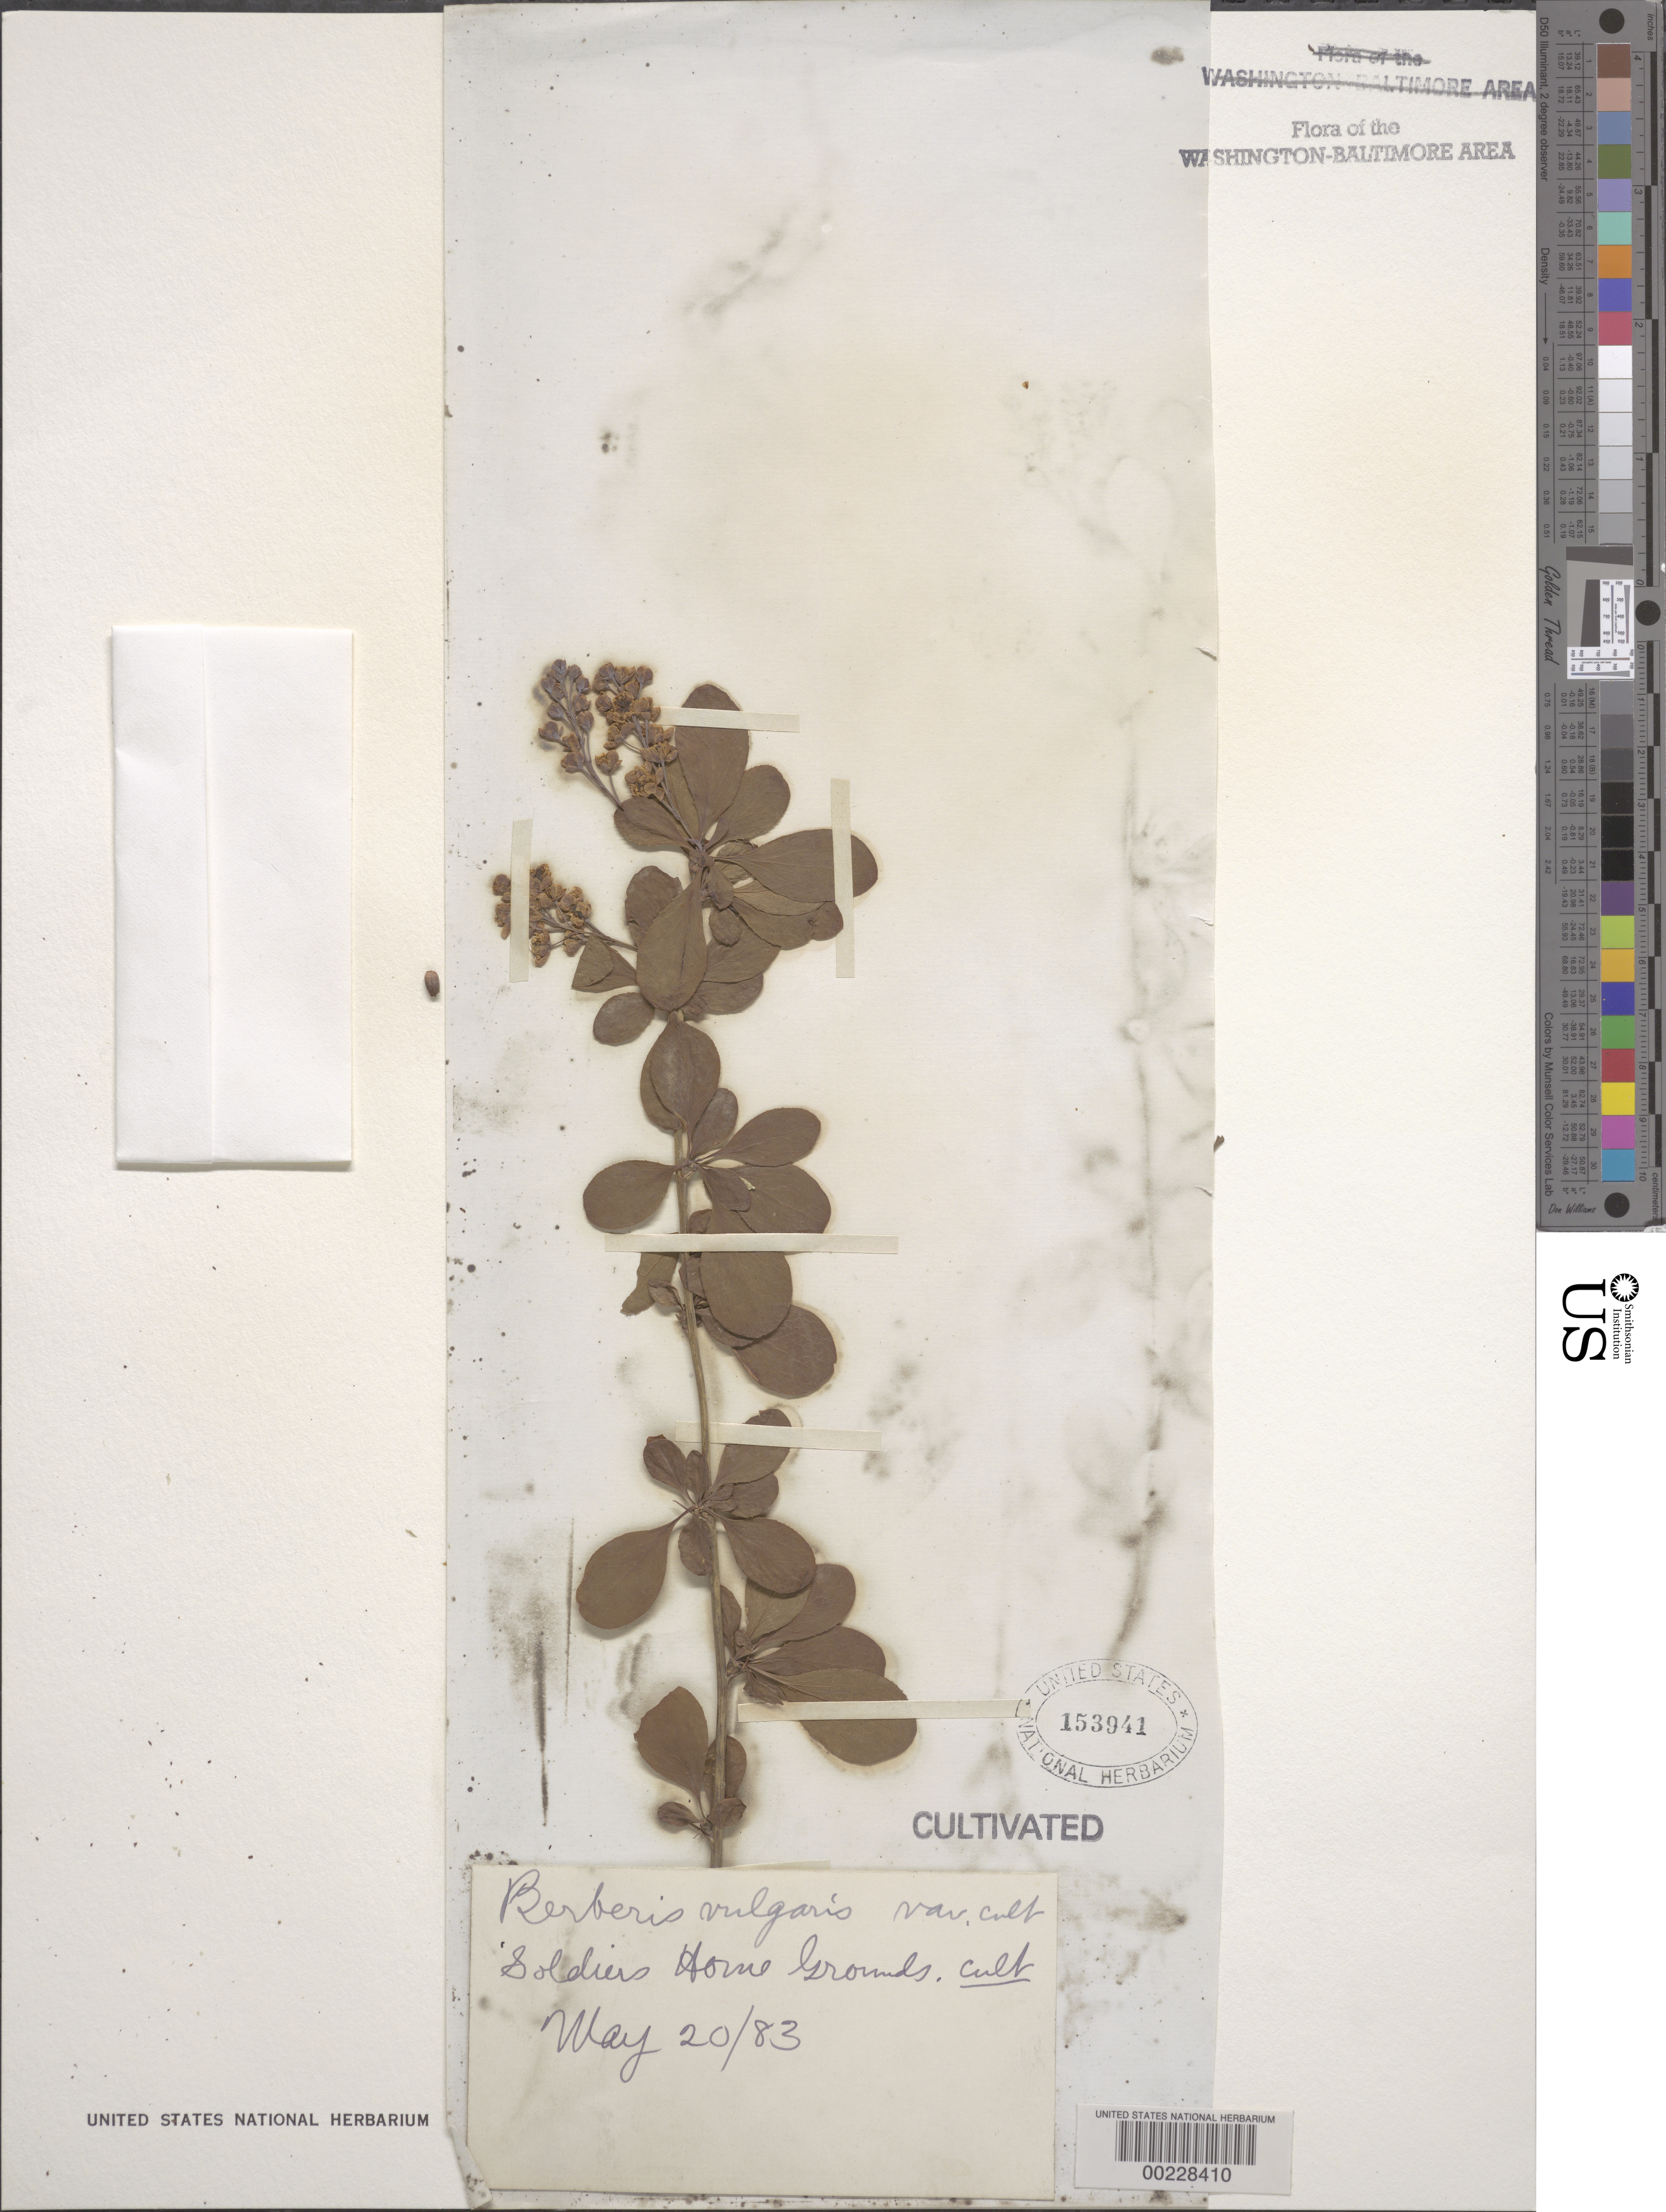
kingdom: Plantae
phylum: Tracheophyta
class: Magnoliopsida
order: Ranunculales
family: Berberidaceae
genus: Berberis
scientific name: Berberis vulgaris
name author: L.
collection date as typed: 20 May 1883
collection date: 1883-05-20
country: United States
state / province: District of Columbia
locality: Soldier's Home grounds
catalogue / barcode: US 153941